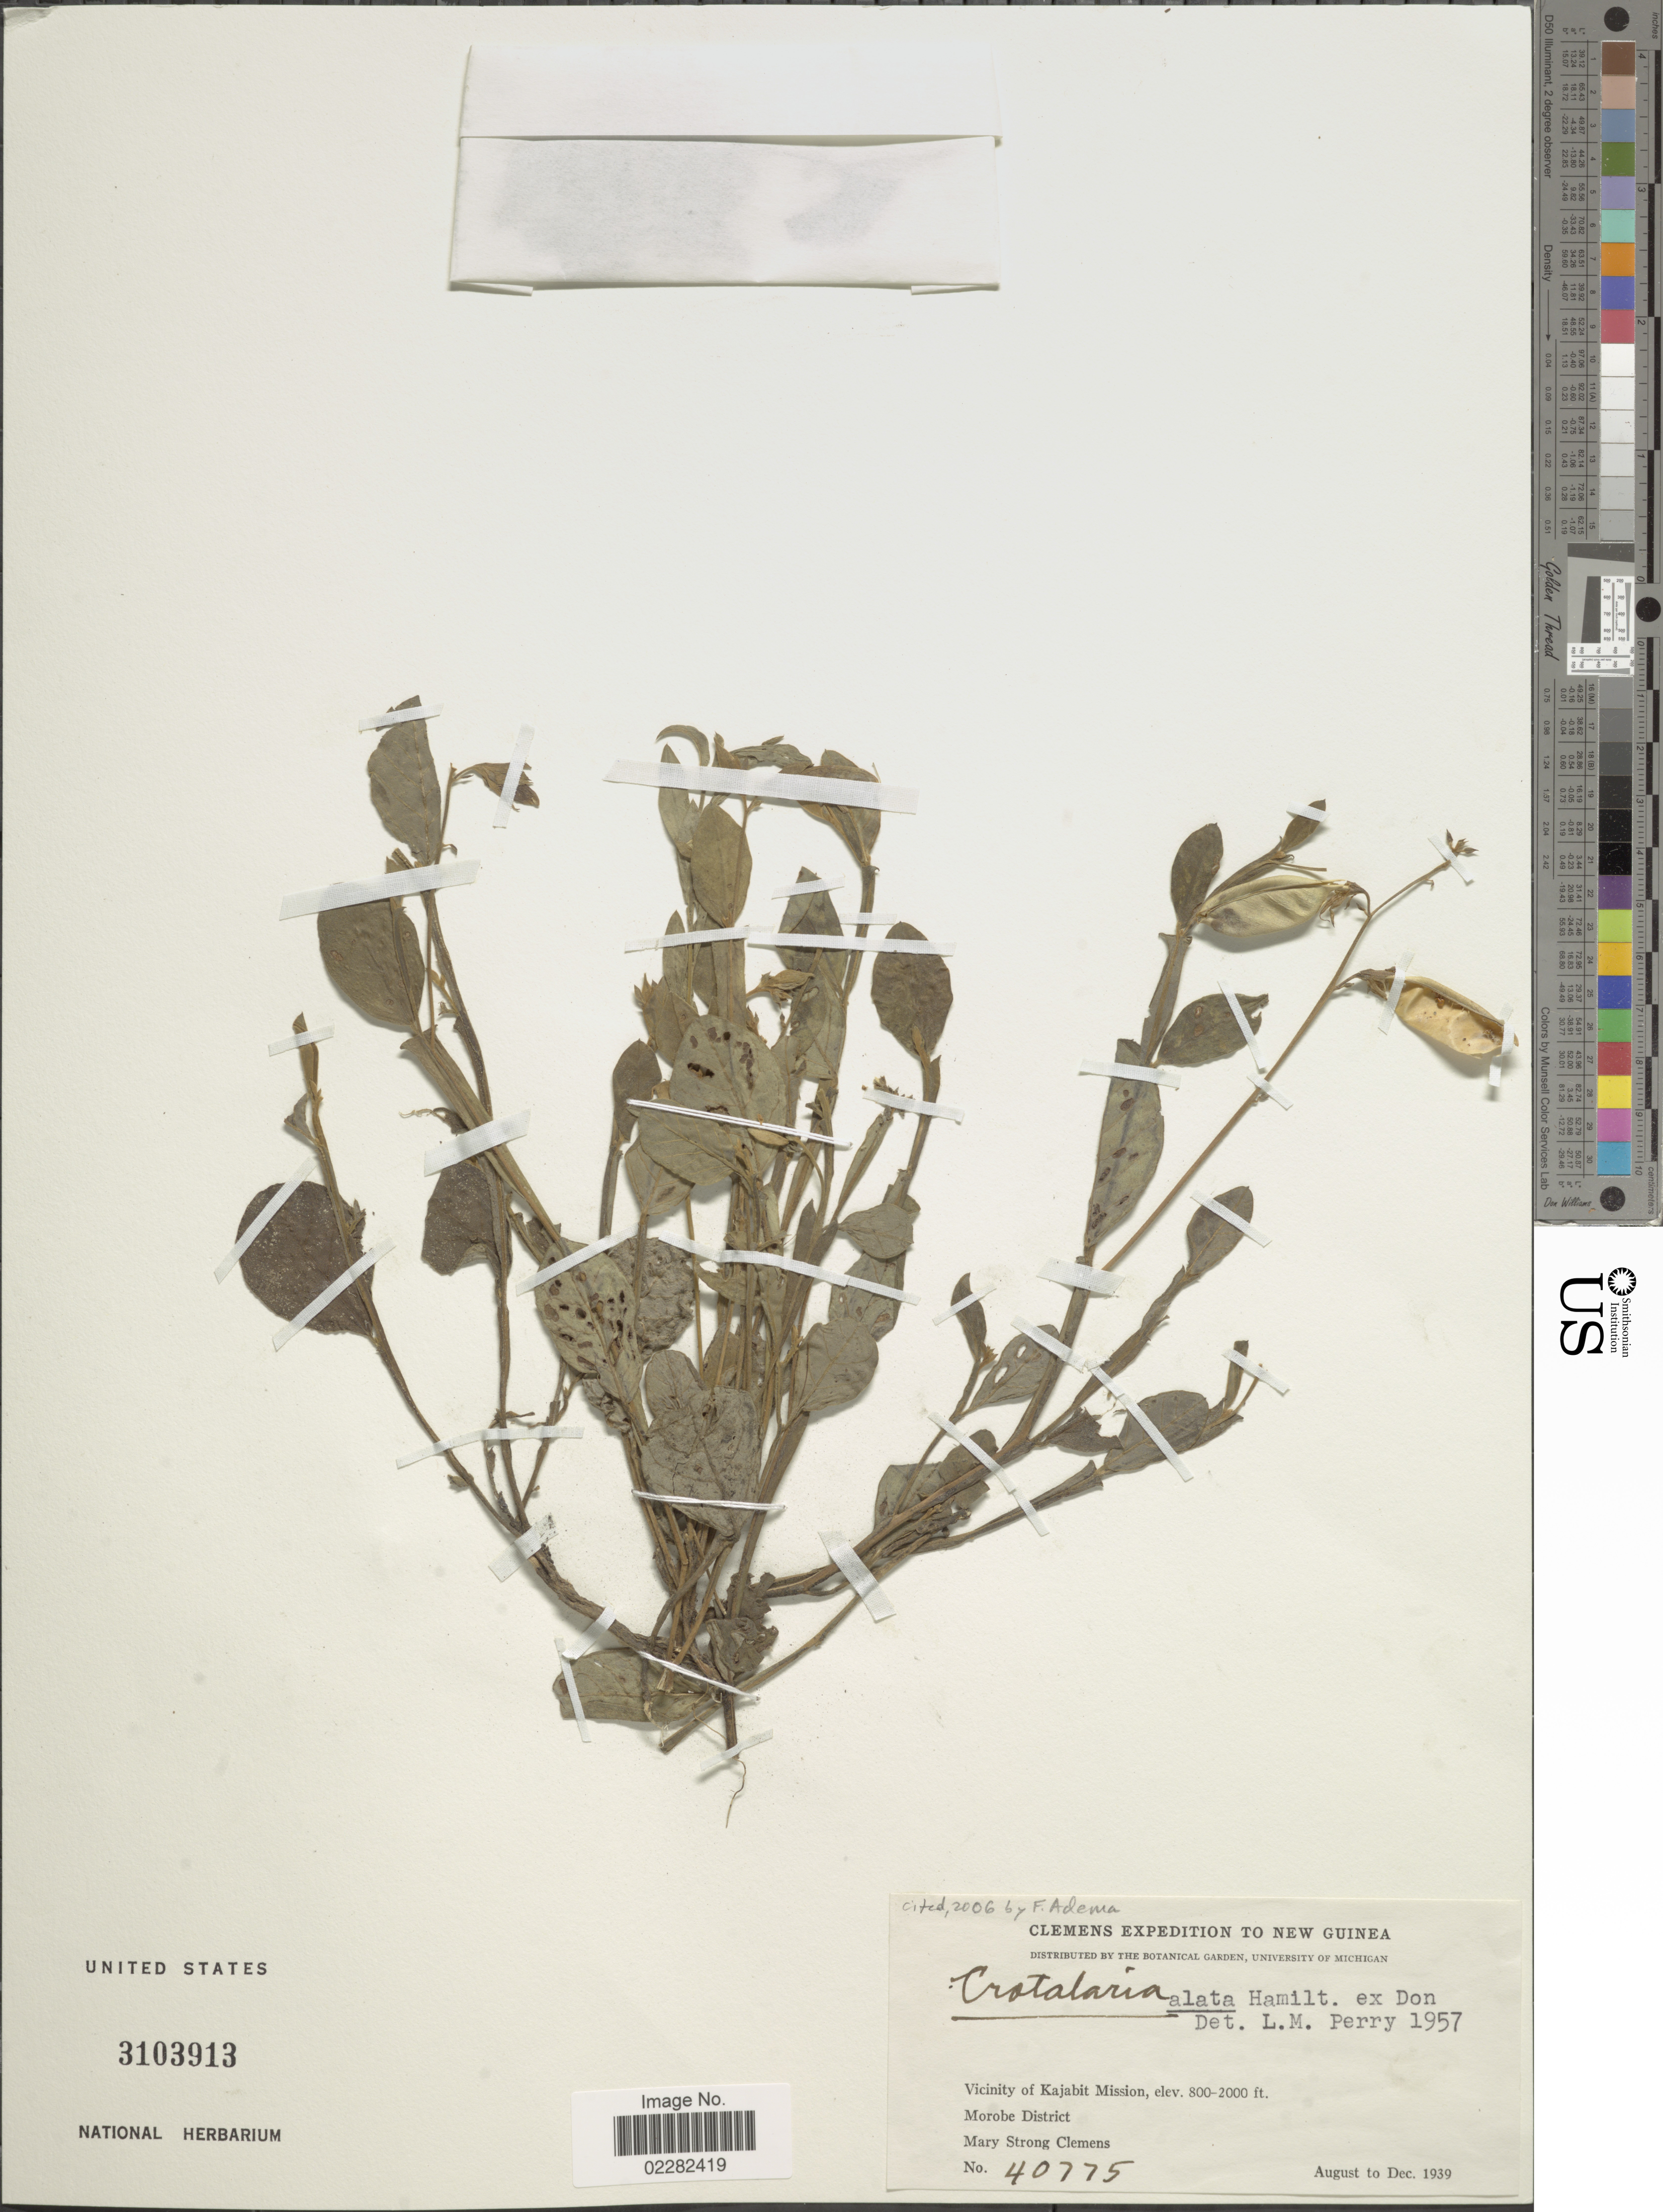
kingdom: Plantae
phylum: Tracheophyta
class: Magnoliopsida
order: Fabales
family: Fabaceae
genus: Crotalaria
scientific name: Crotalaria alata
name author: Buch.-Ham. ex D. Don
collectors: M. S. Clemens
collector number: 40775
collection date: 1939-08/1939-12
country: Papua New Guinea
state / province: Morobe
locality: New Guinea, Viicnity of Kajabat Mission, Morobe District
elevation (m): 244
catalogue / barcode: US 3103913